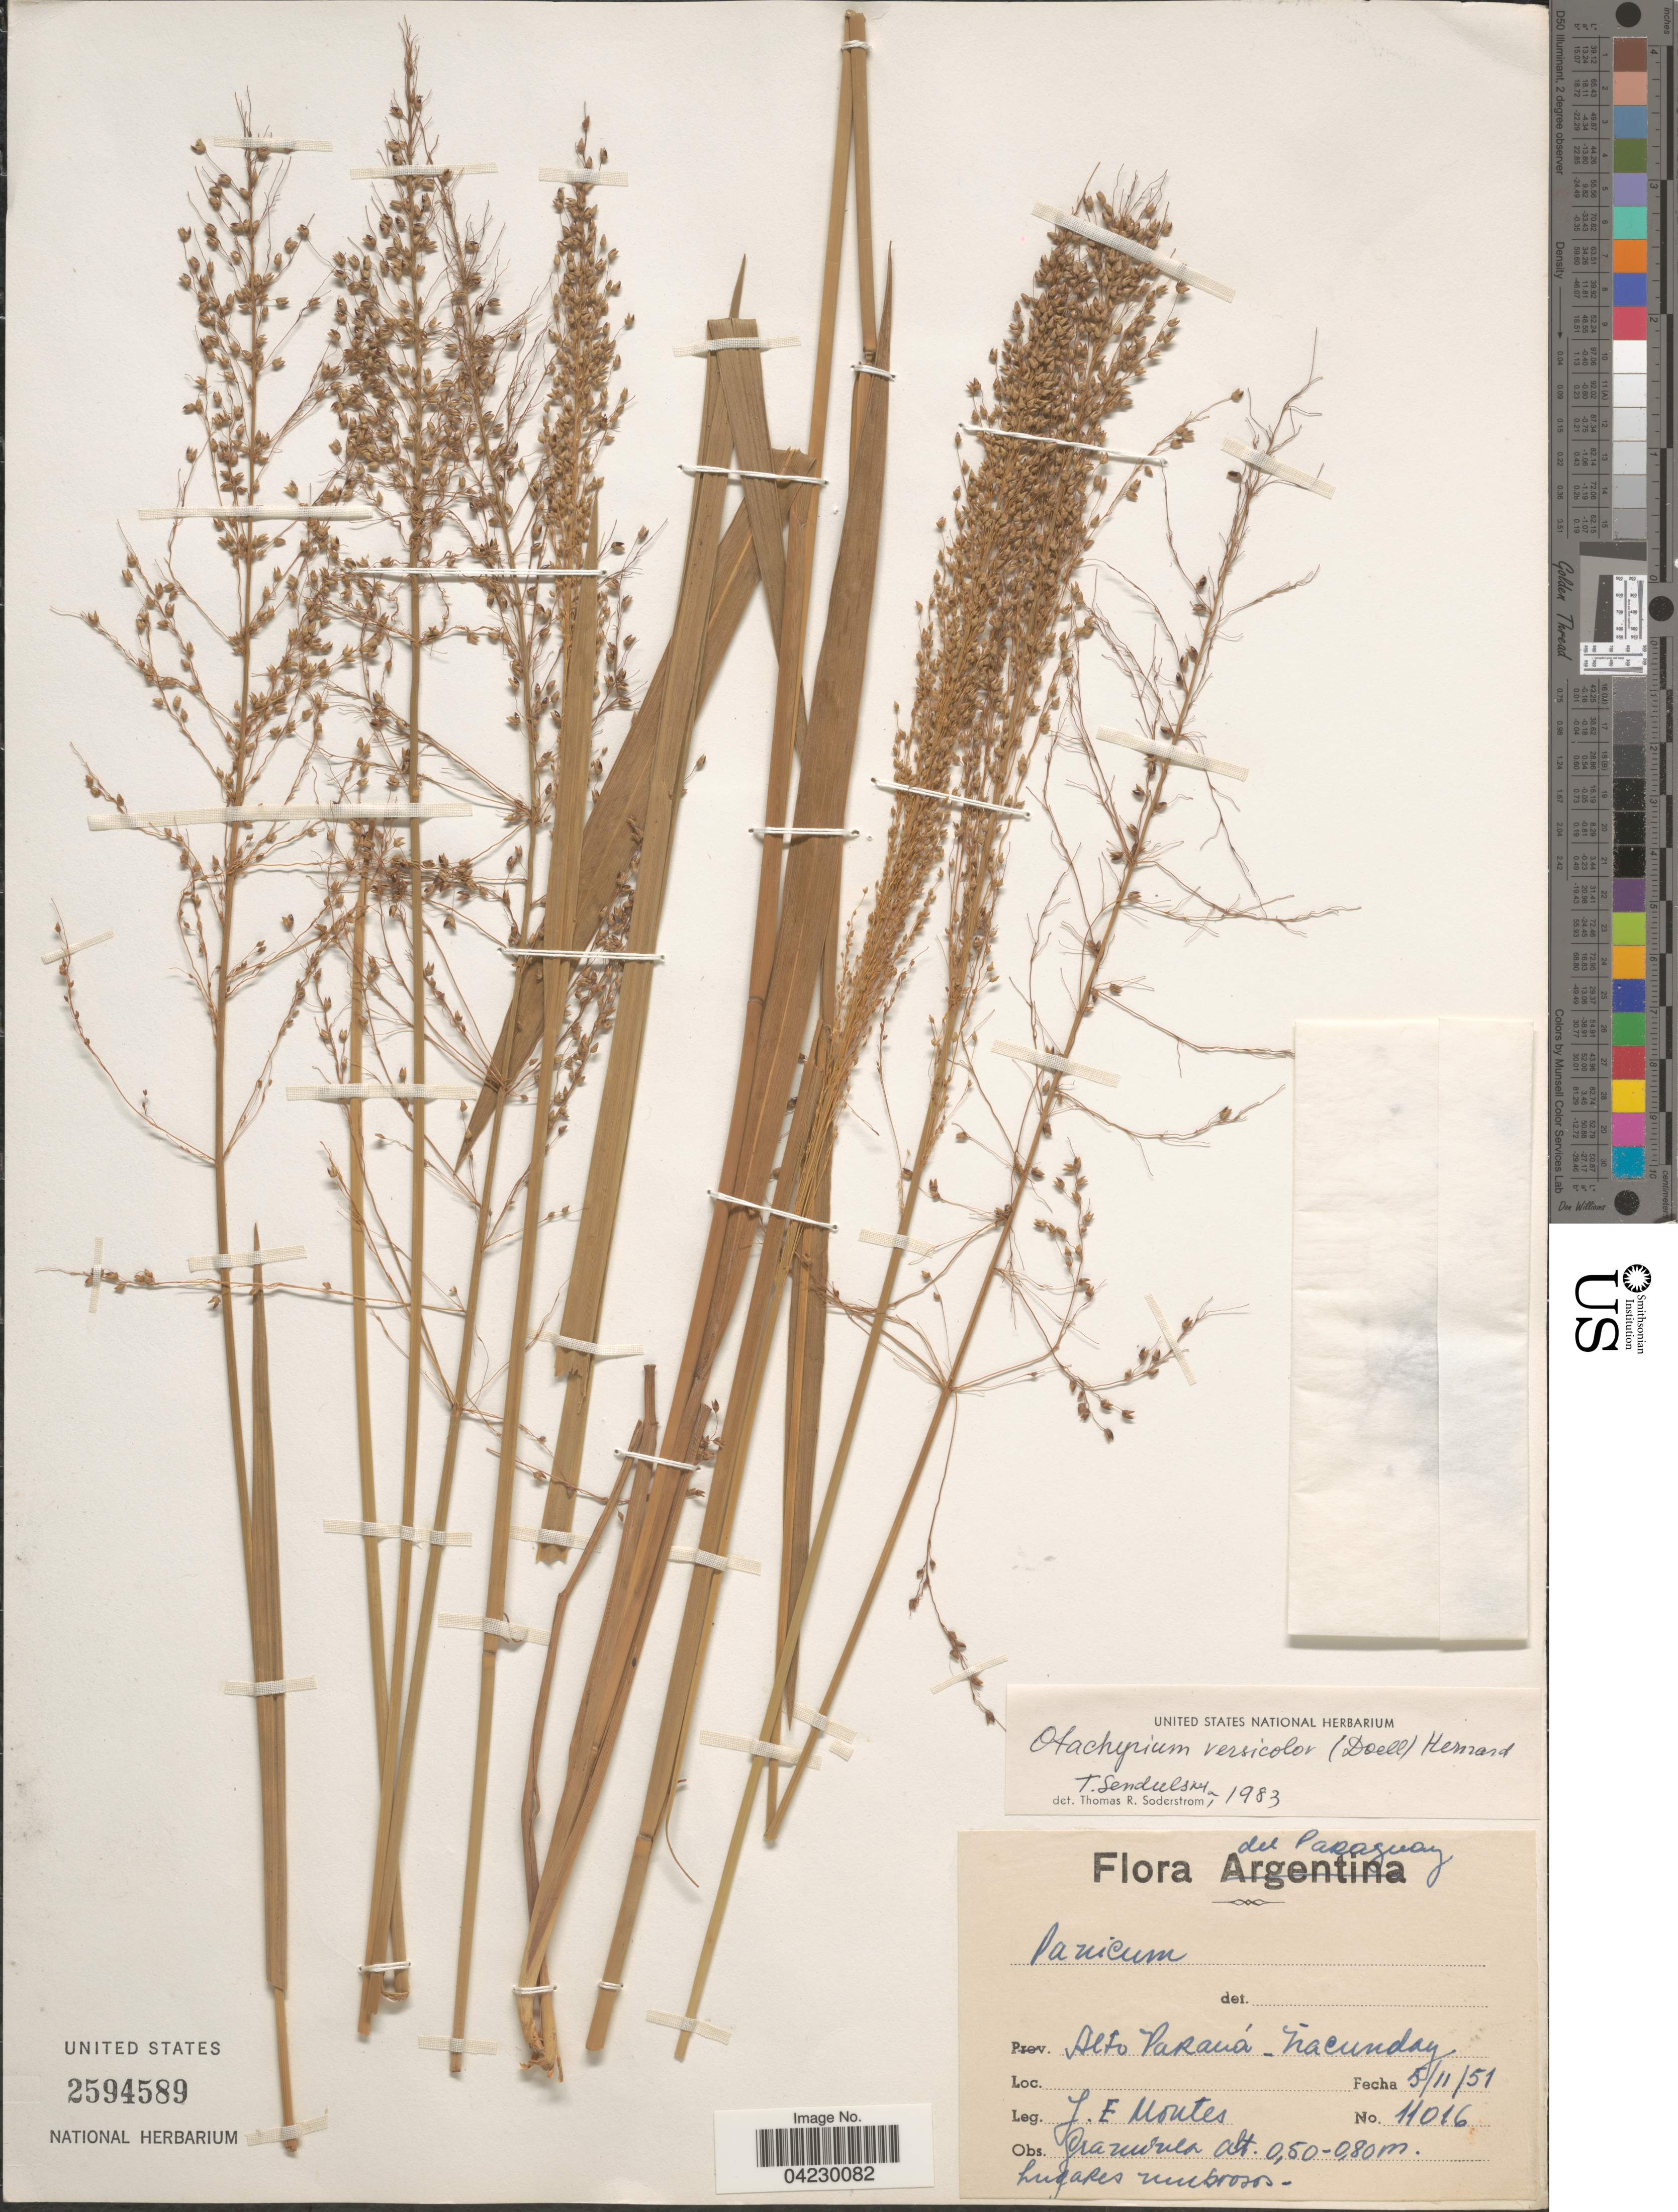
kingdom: Plantae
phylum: Tracheophyta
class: Liliopsida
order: Poales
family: Poaceae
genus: Otachyrium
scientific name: Otachyrium versicolor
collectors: J. E. Montes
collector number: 11016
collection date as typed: Transcribed d/m/y: 5/11/51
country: Paraguay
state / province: Alto Parana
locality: Ñacunday.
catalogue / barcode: US 2594589